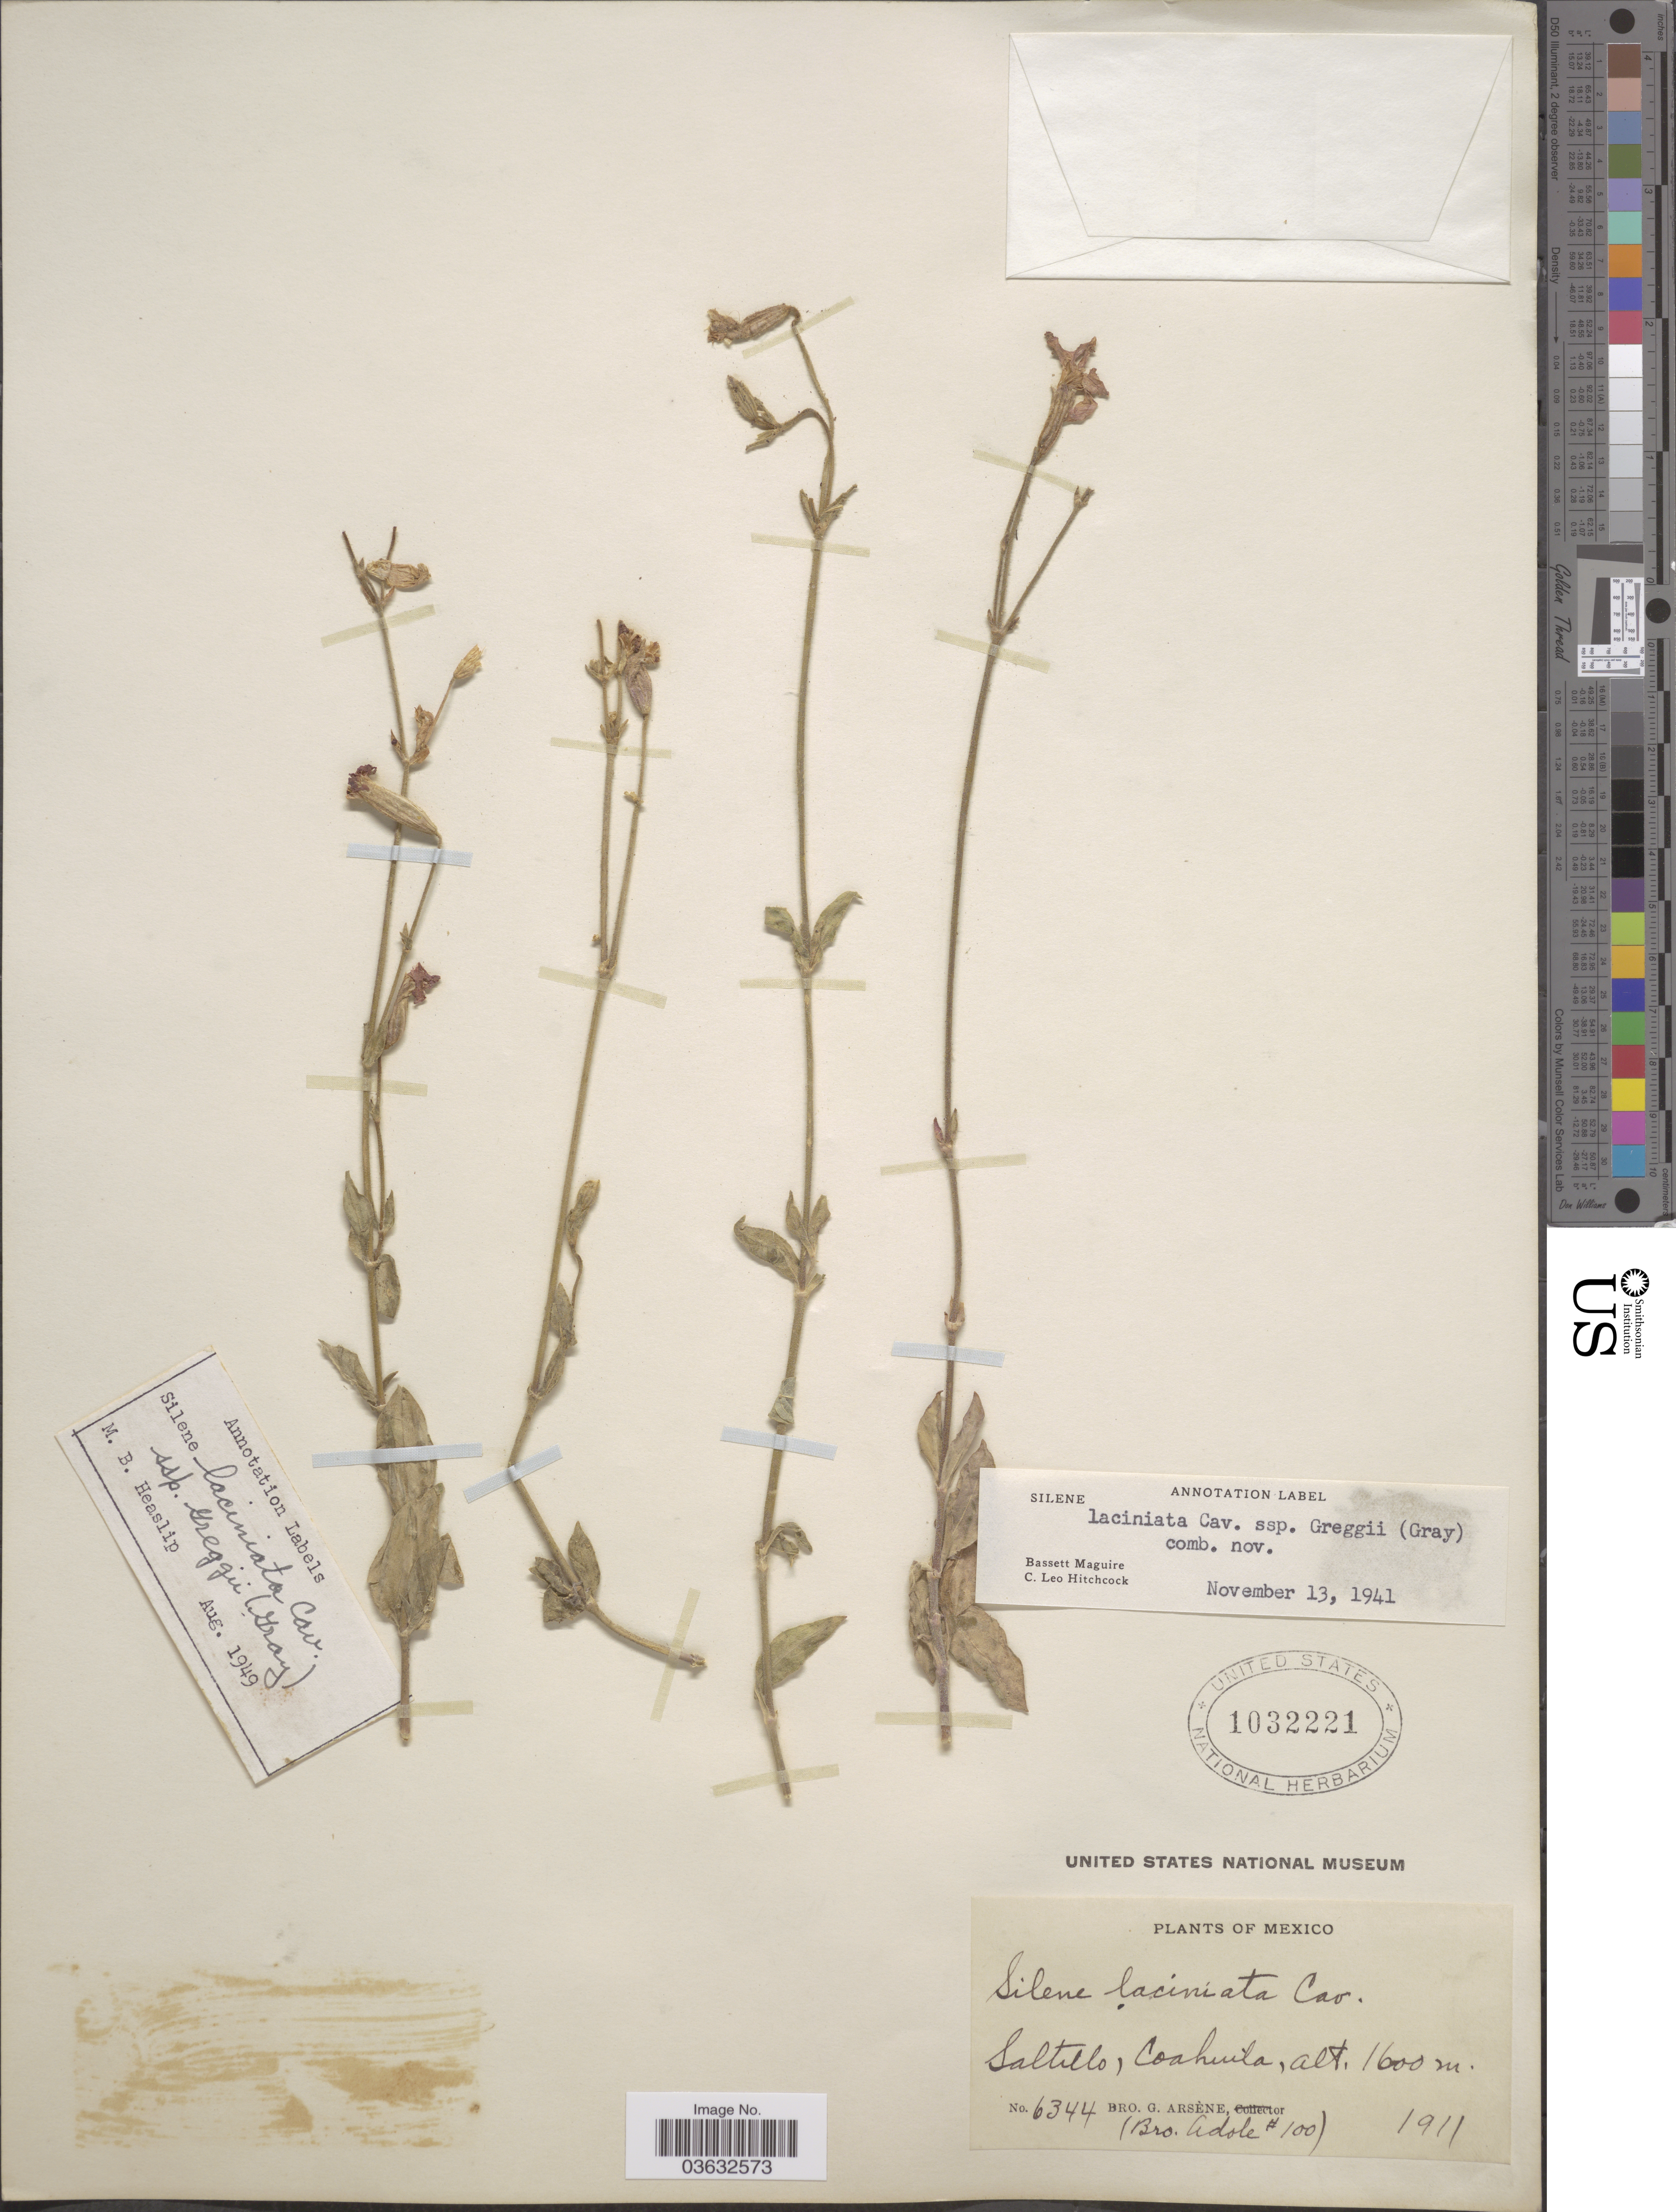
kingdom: Plantae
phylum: Tracheophyta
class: Magnoliopsida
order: Caryophyllales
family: Caryophyllaceae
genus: Silene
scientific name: Silene laciniata subsp. greggii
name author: (A. Gray) C.L. Hitchc. & Maguire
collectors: Bro. G. Arsène & Bro. Adole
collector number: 6344/100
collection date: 1911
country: Mexico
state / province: Coahuila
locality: Saltillo.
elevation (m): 1600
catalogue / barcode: US 1032221